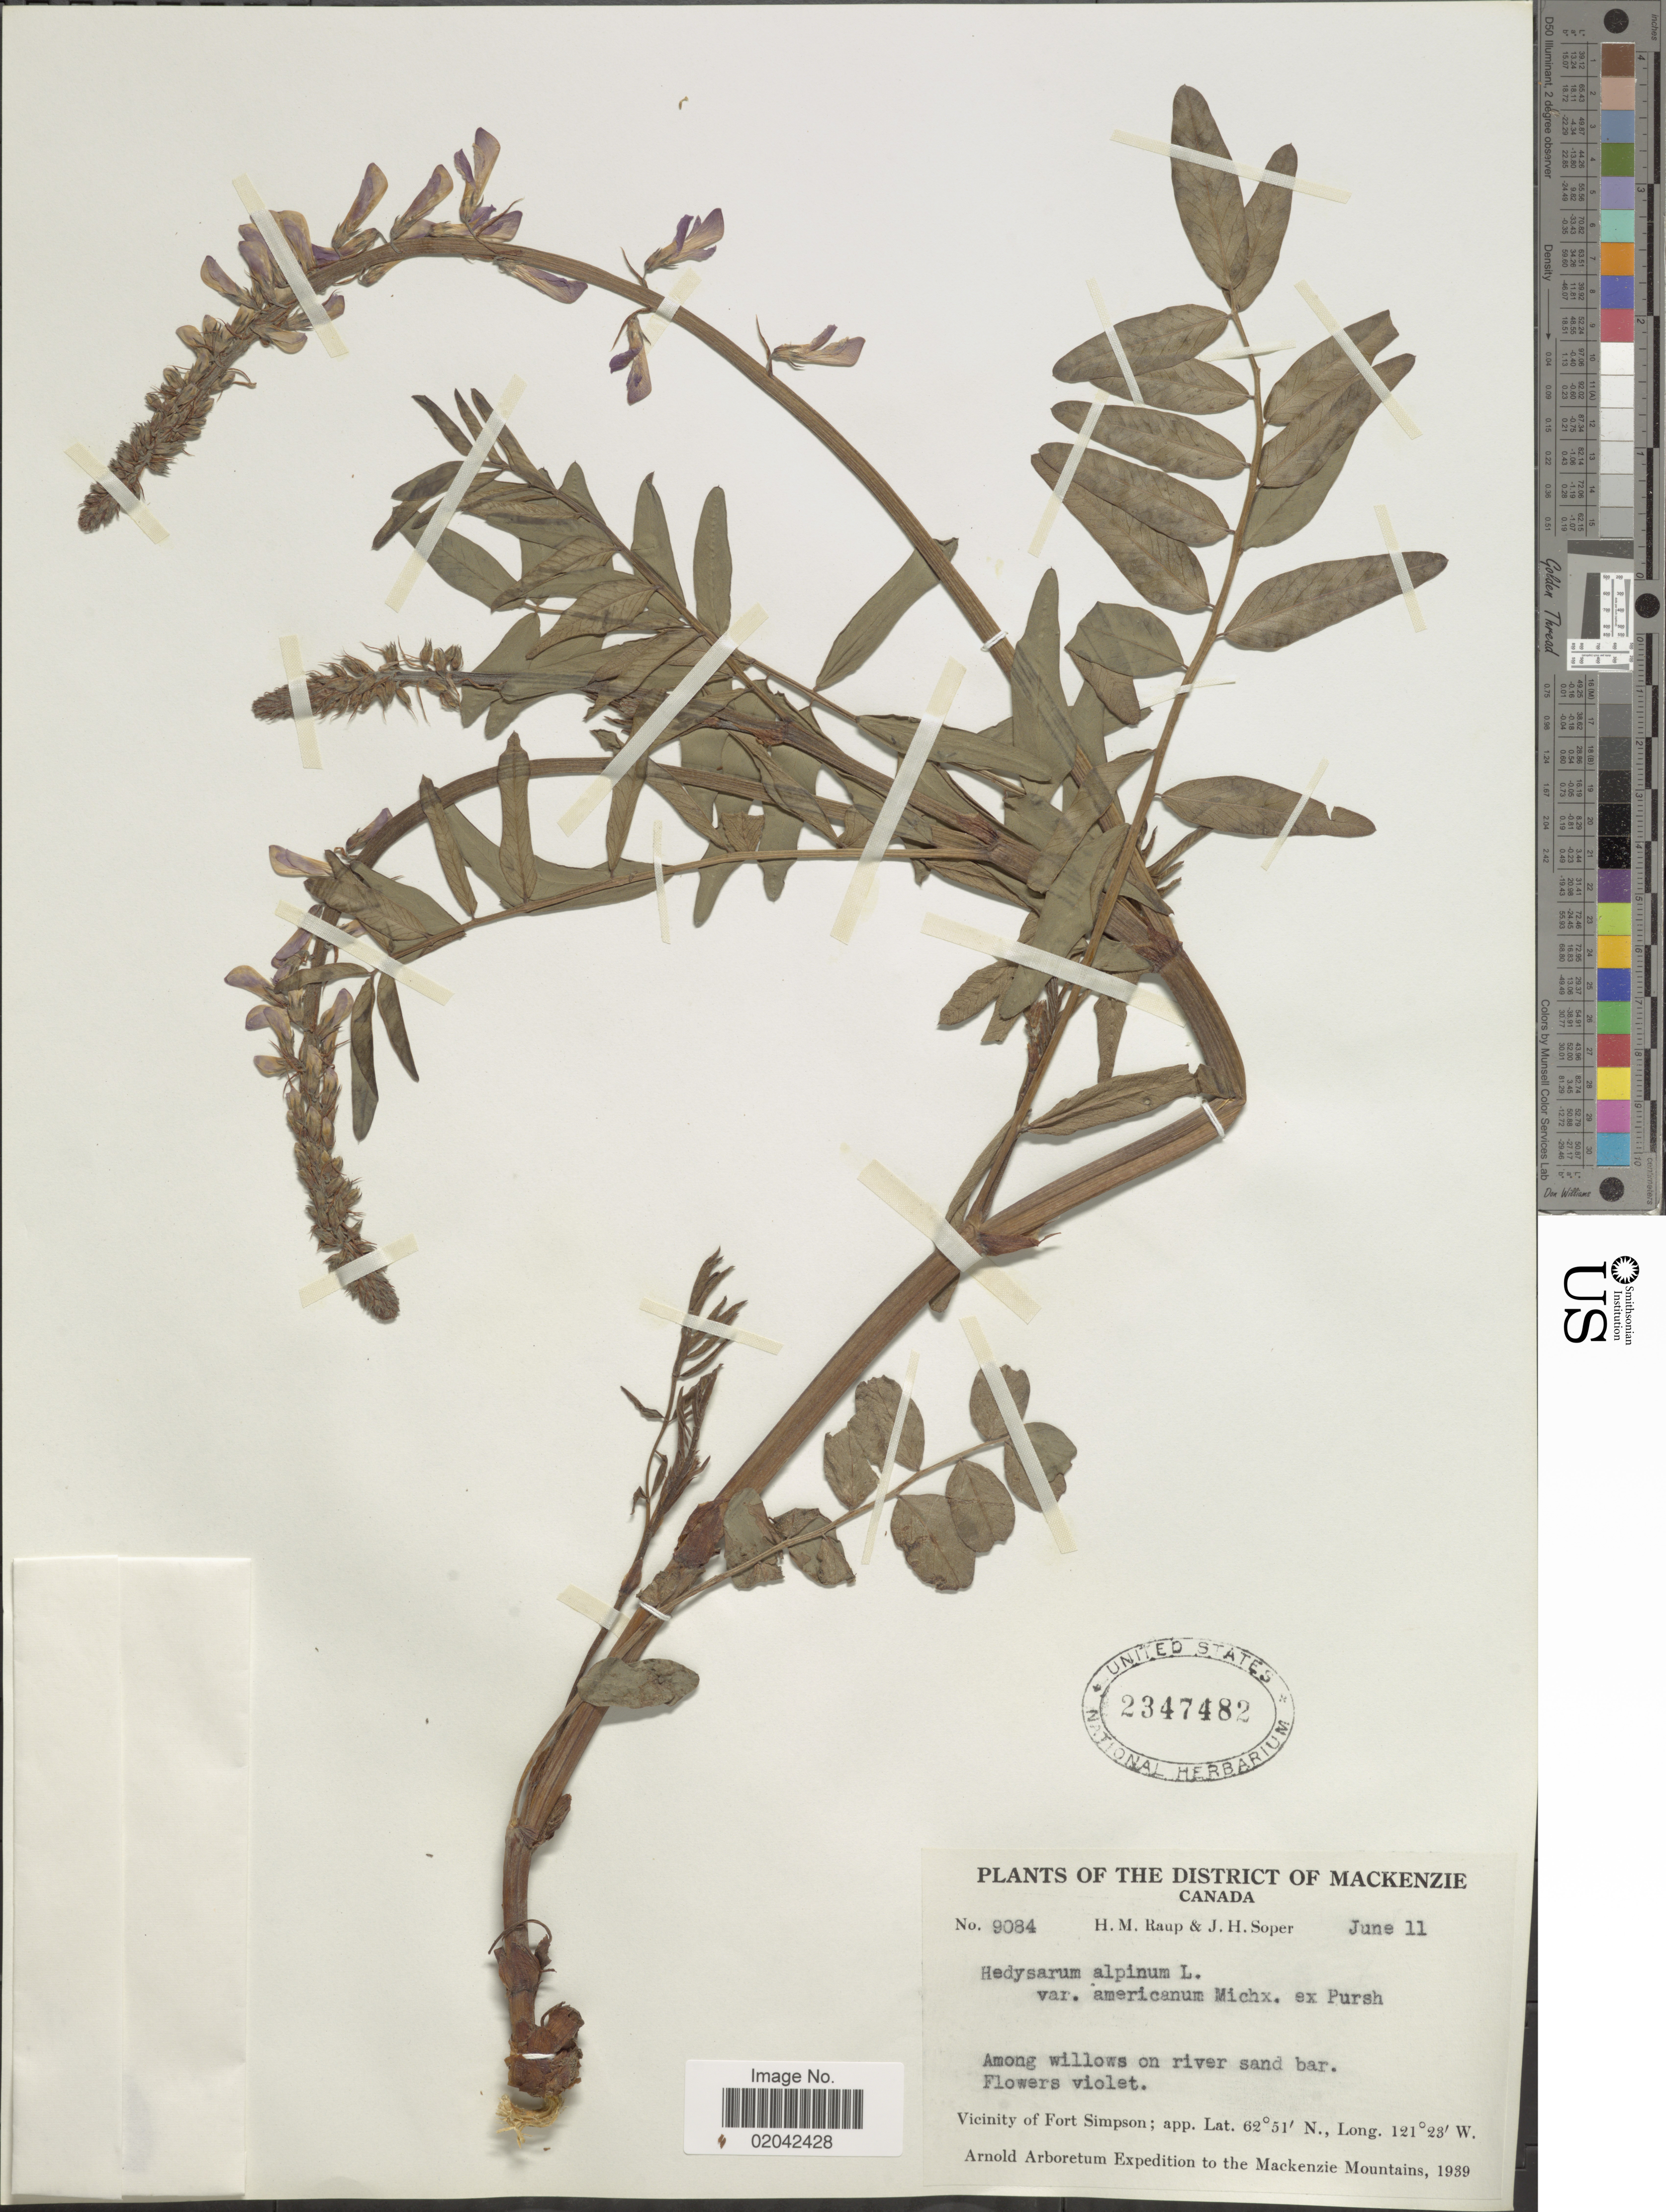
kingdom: Plantae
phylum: Tracheophyta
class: Magnoliopsida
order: Fabales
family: Fabaceae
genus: Hedysarum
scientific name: Hedysarum alpinum var. americanum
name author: Michx. ex Pursh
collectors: H. Raup & J. H. Soper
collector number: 9084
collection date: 1939-06-11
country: Canada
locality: District of Mackenzie, Vicinity of Fort Simpson, Mackenzie Mountains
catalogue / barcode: US 2347482